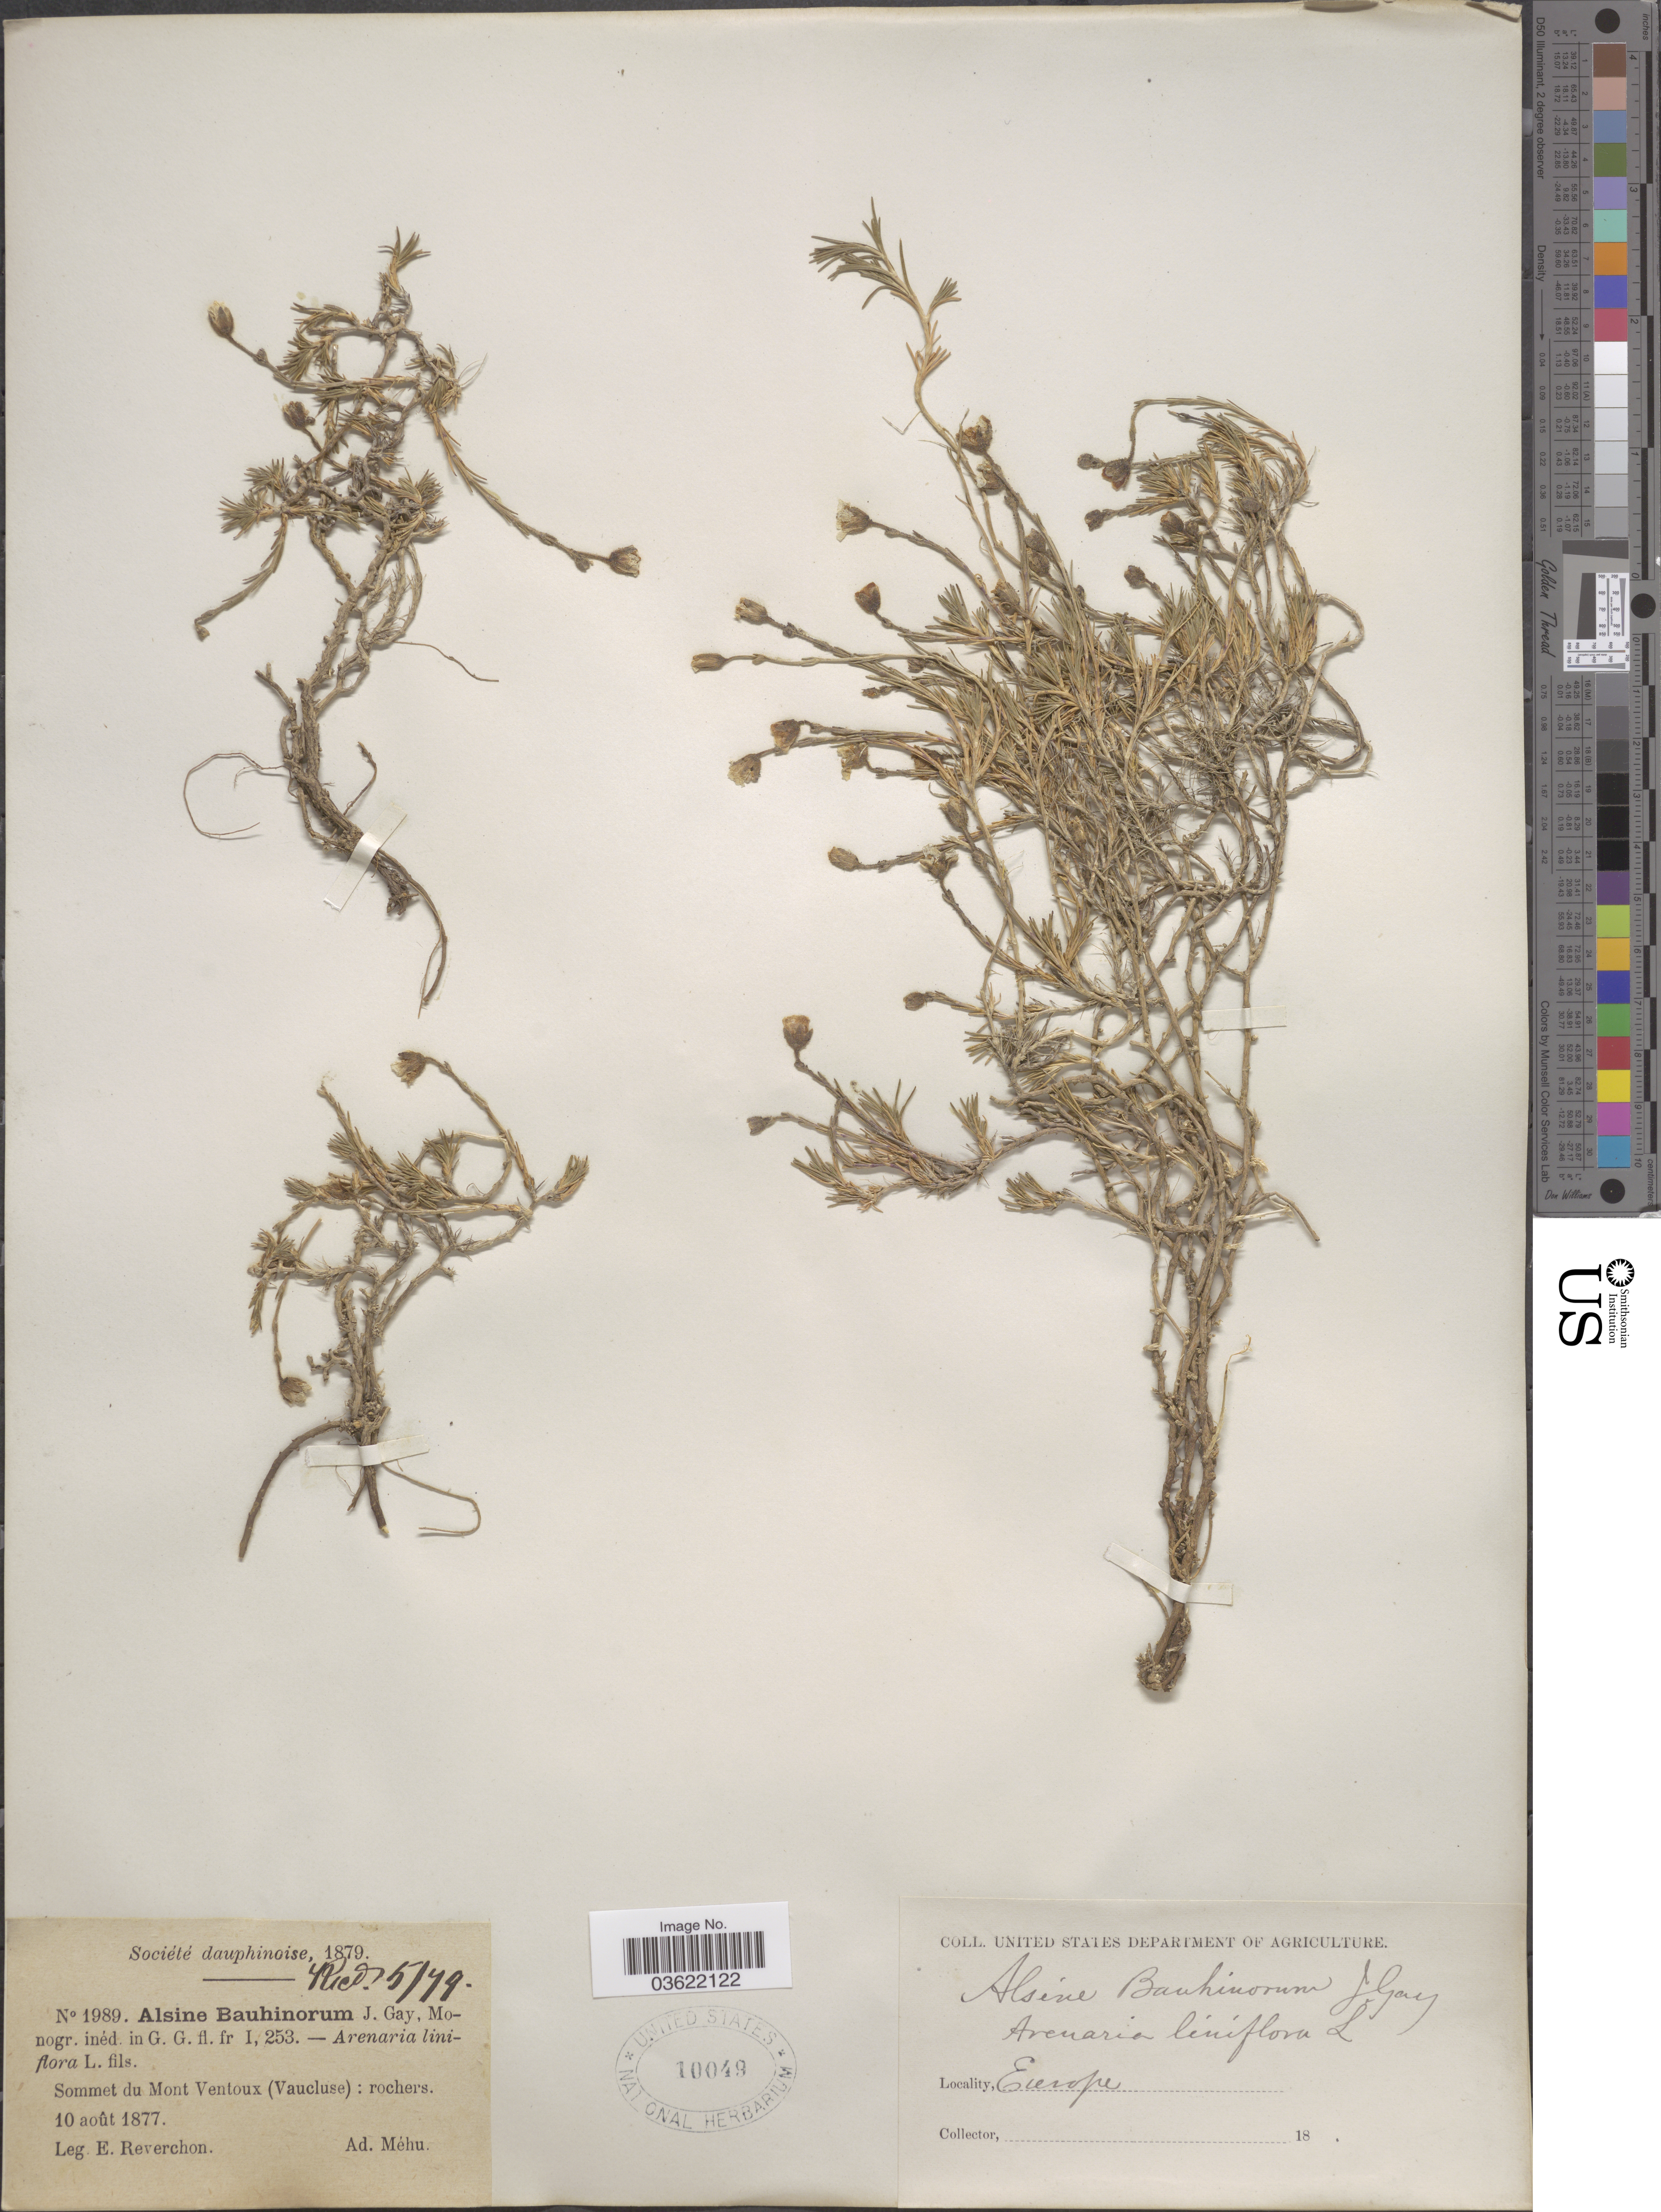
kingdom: Plantae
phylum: Tracheophyta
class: Magnoliopsida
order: Caryophyllales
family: Caryophyllaceae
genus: Cherleria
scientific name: Cherleria laricifolia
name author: (L.) Iamonico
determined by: Strong, Mark T., (BOT), Smithsonian Institution - National Museum of Natural History (UNITED STATES)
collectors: E. Reverchon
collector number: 1989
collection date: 1877-08-10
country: France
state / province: Provence-Alpes-Côte d'Azur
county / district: Vaucluse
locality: Europe. Sommet du Mont Ventoux (Vaucluse).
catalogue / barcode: US 10049